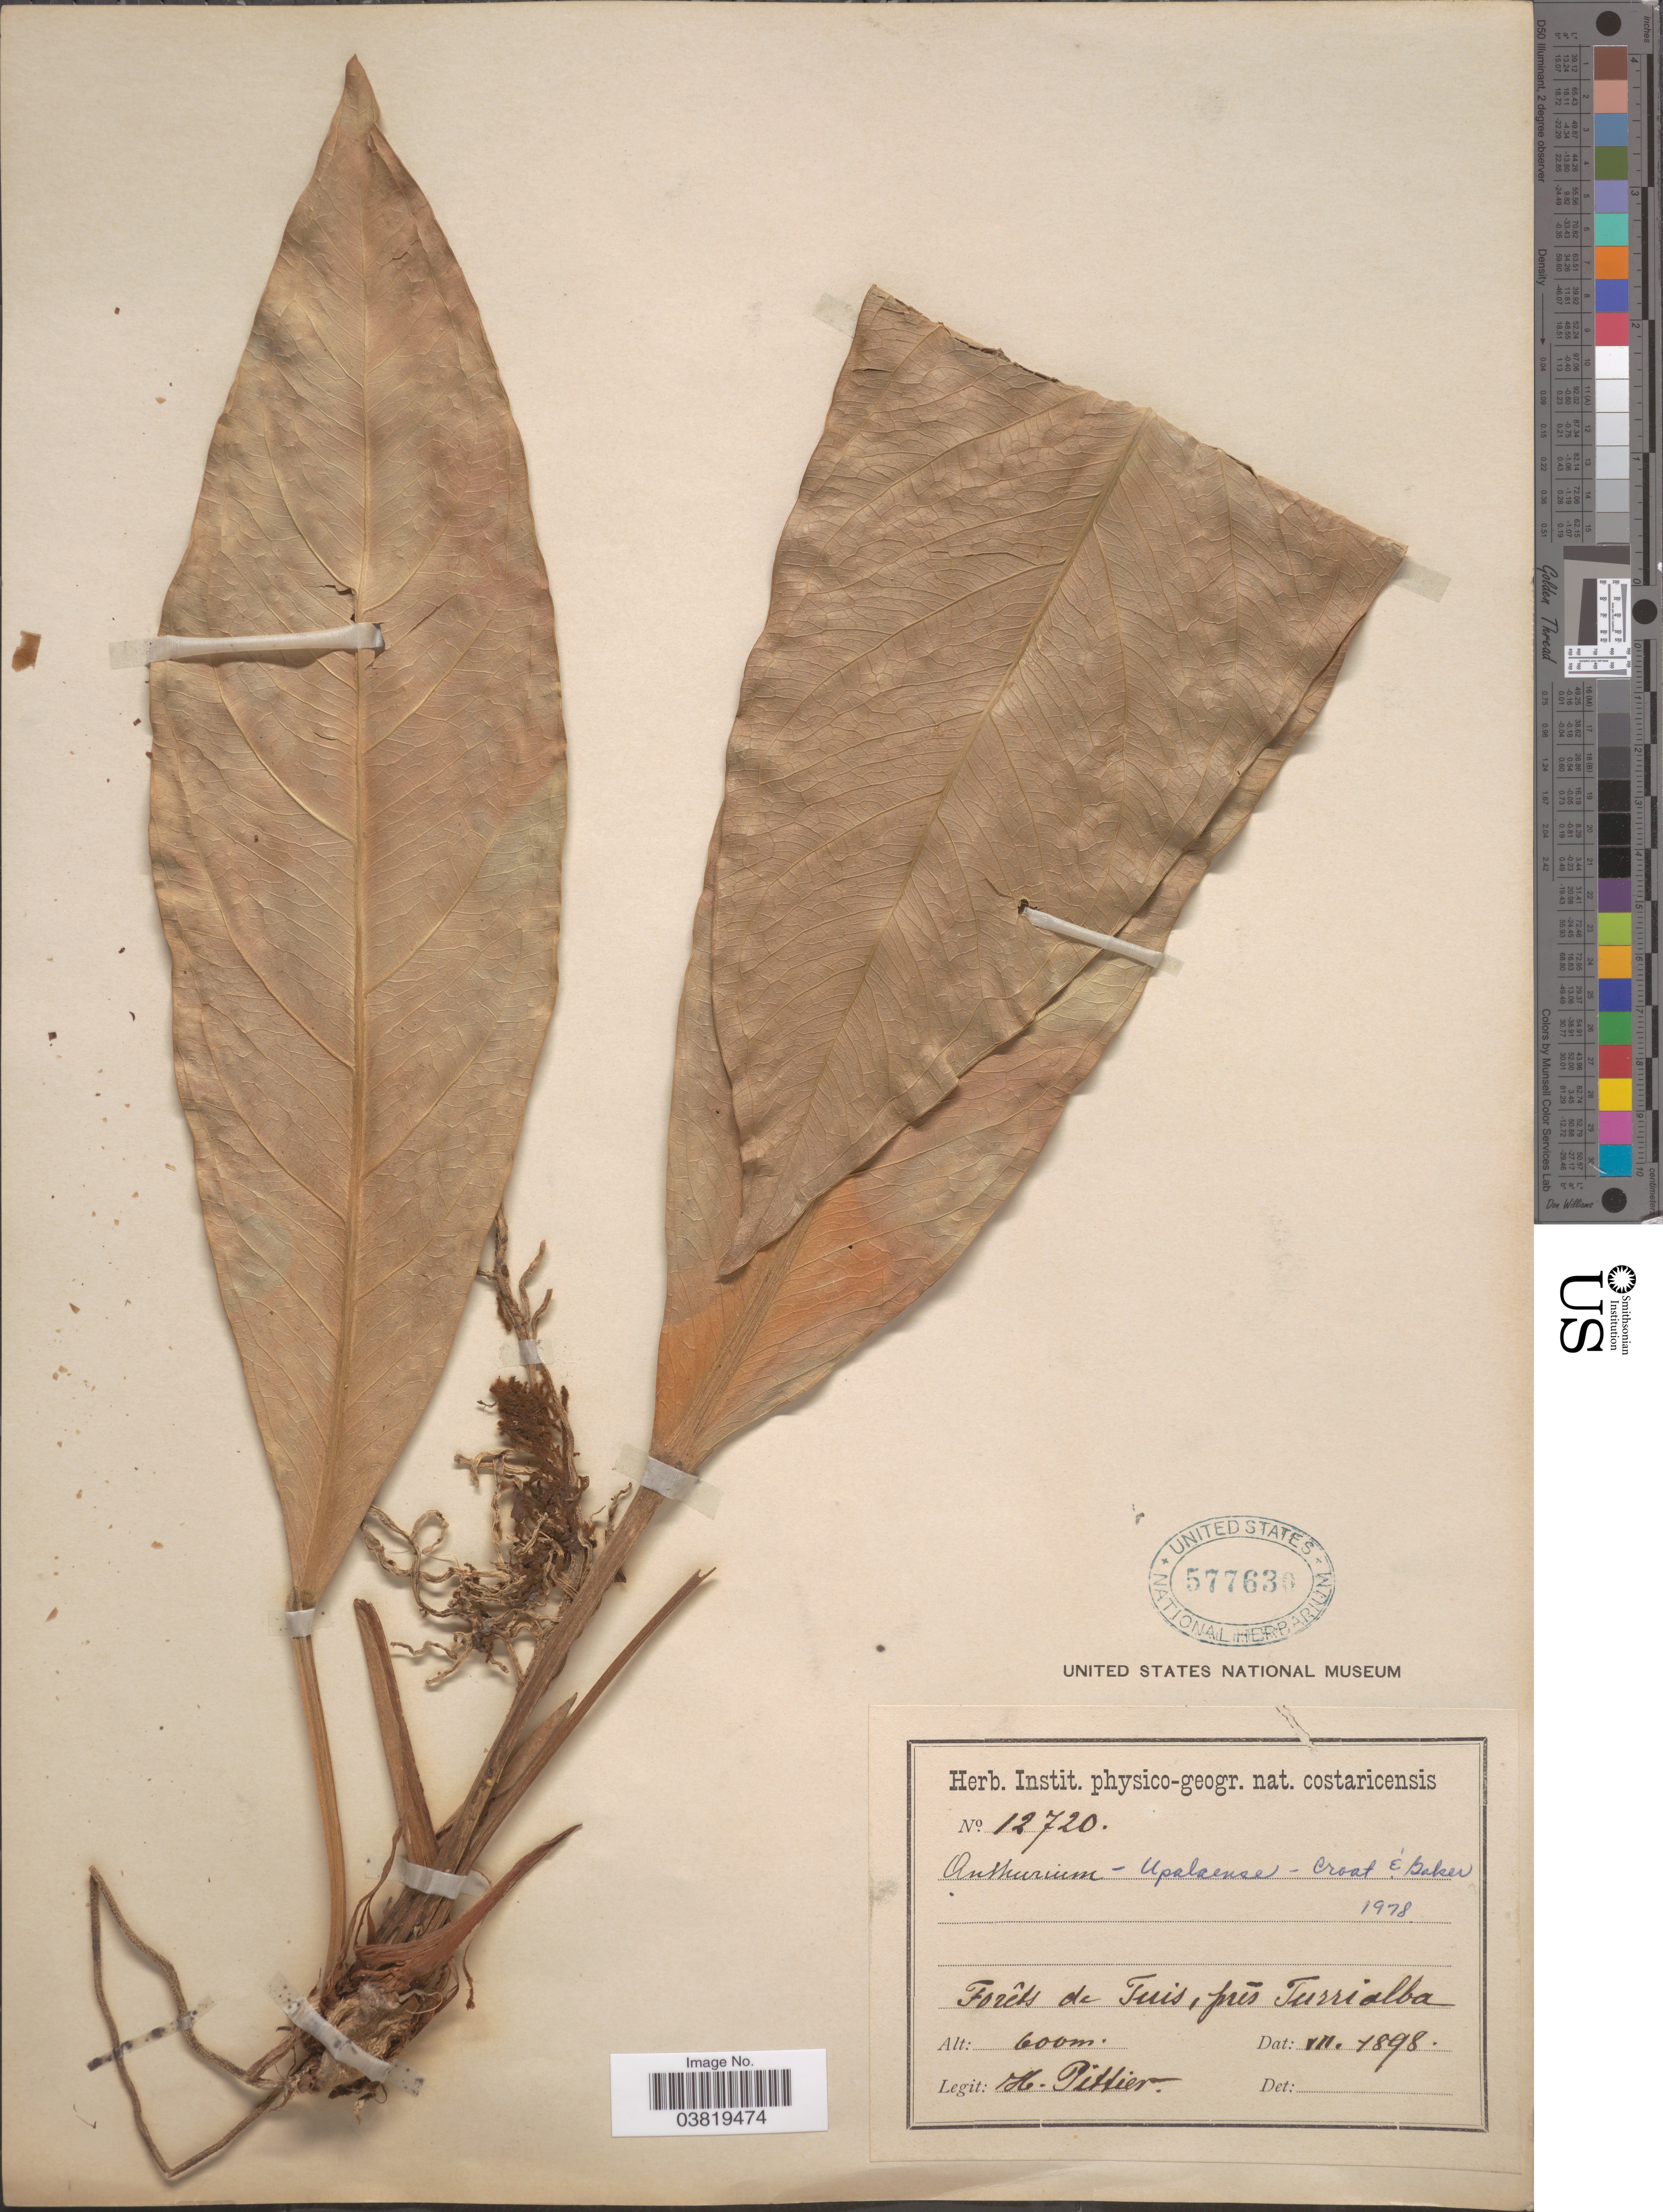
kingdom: Plantae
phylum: Tracheophyta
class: Liliopsida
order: Alismatales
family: Araceae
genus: Anthurium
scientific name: Anthurium upalaense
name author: Croat & R.A. Baker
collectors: H. F. Pittier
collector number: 12720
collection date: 1898-07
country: Costa Rica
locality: Forêts de Tuis, prés Turrialba.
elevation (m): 600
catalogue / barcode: US 577630